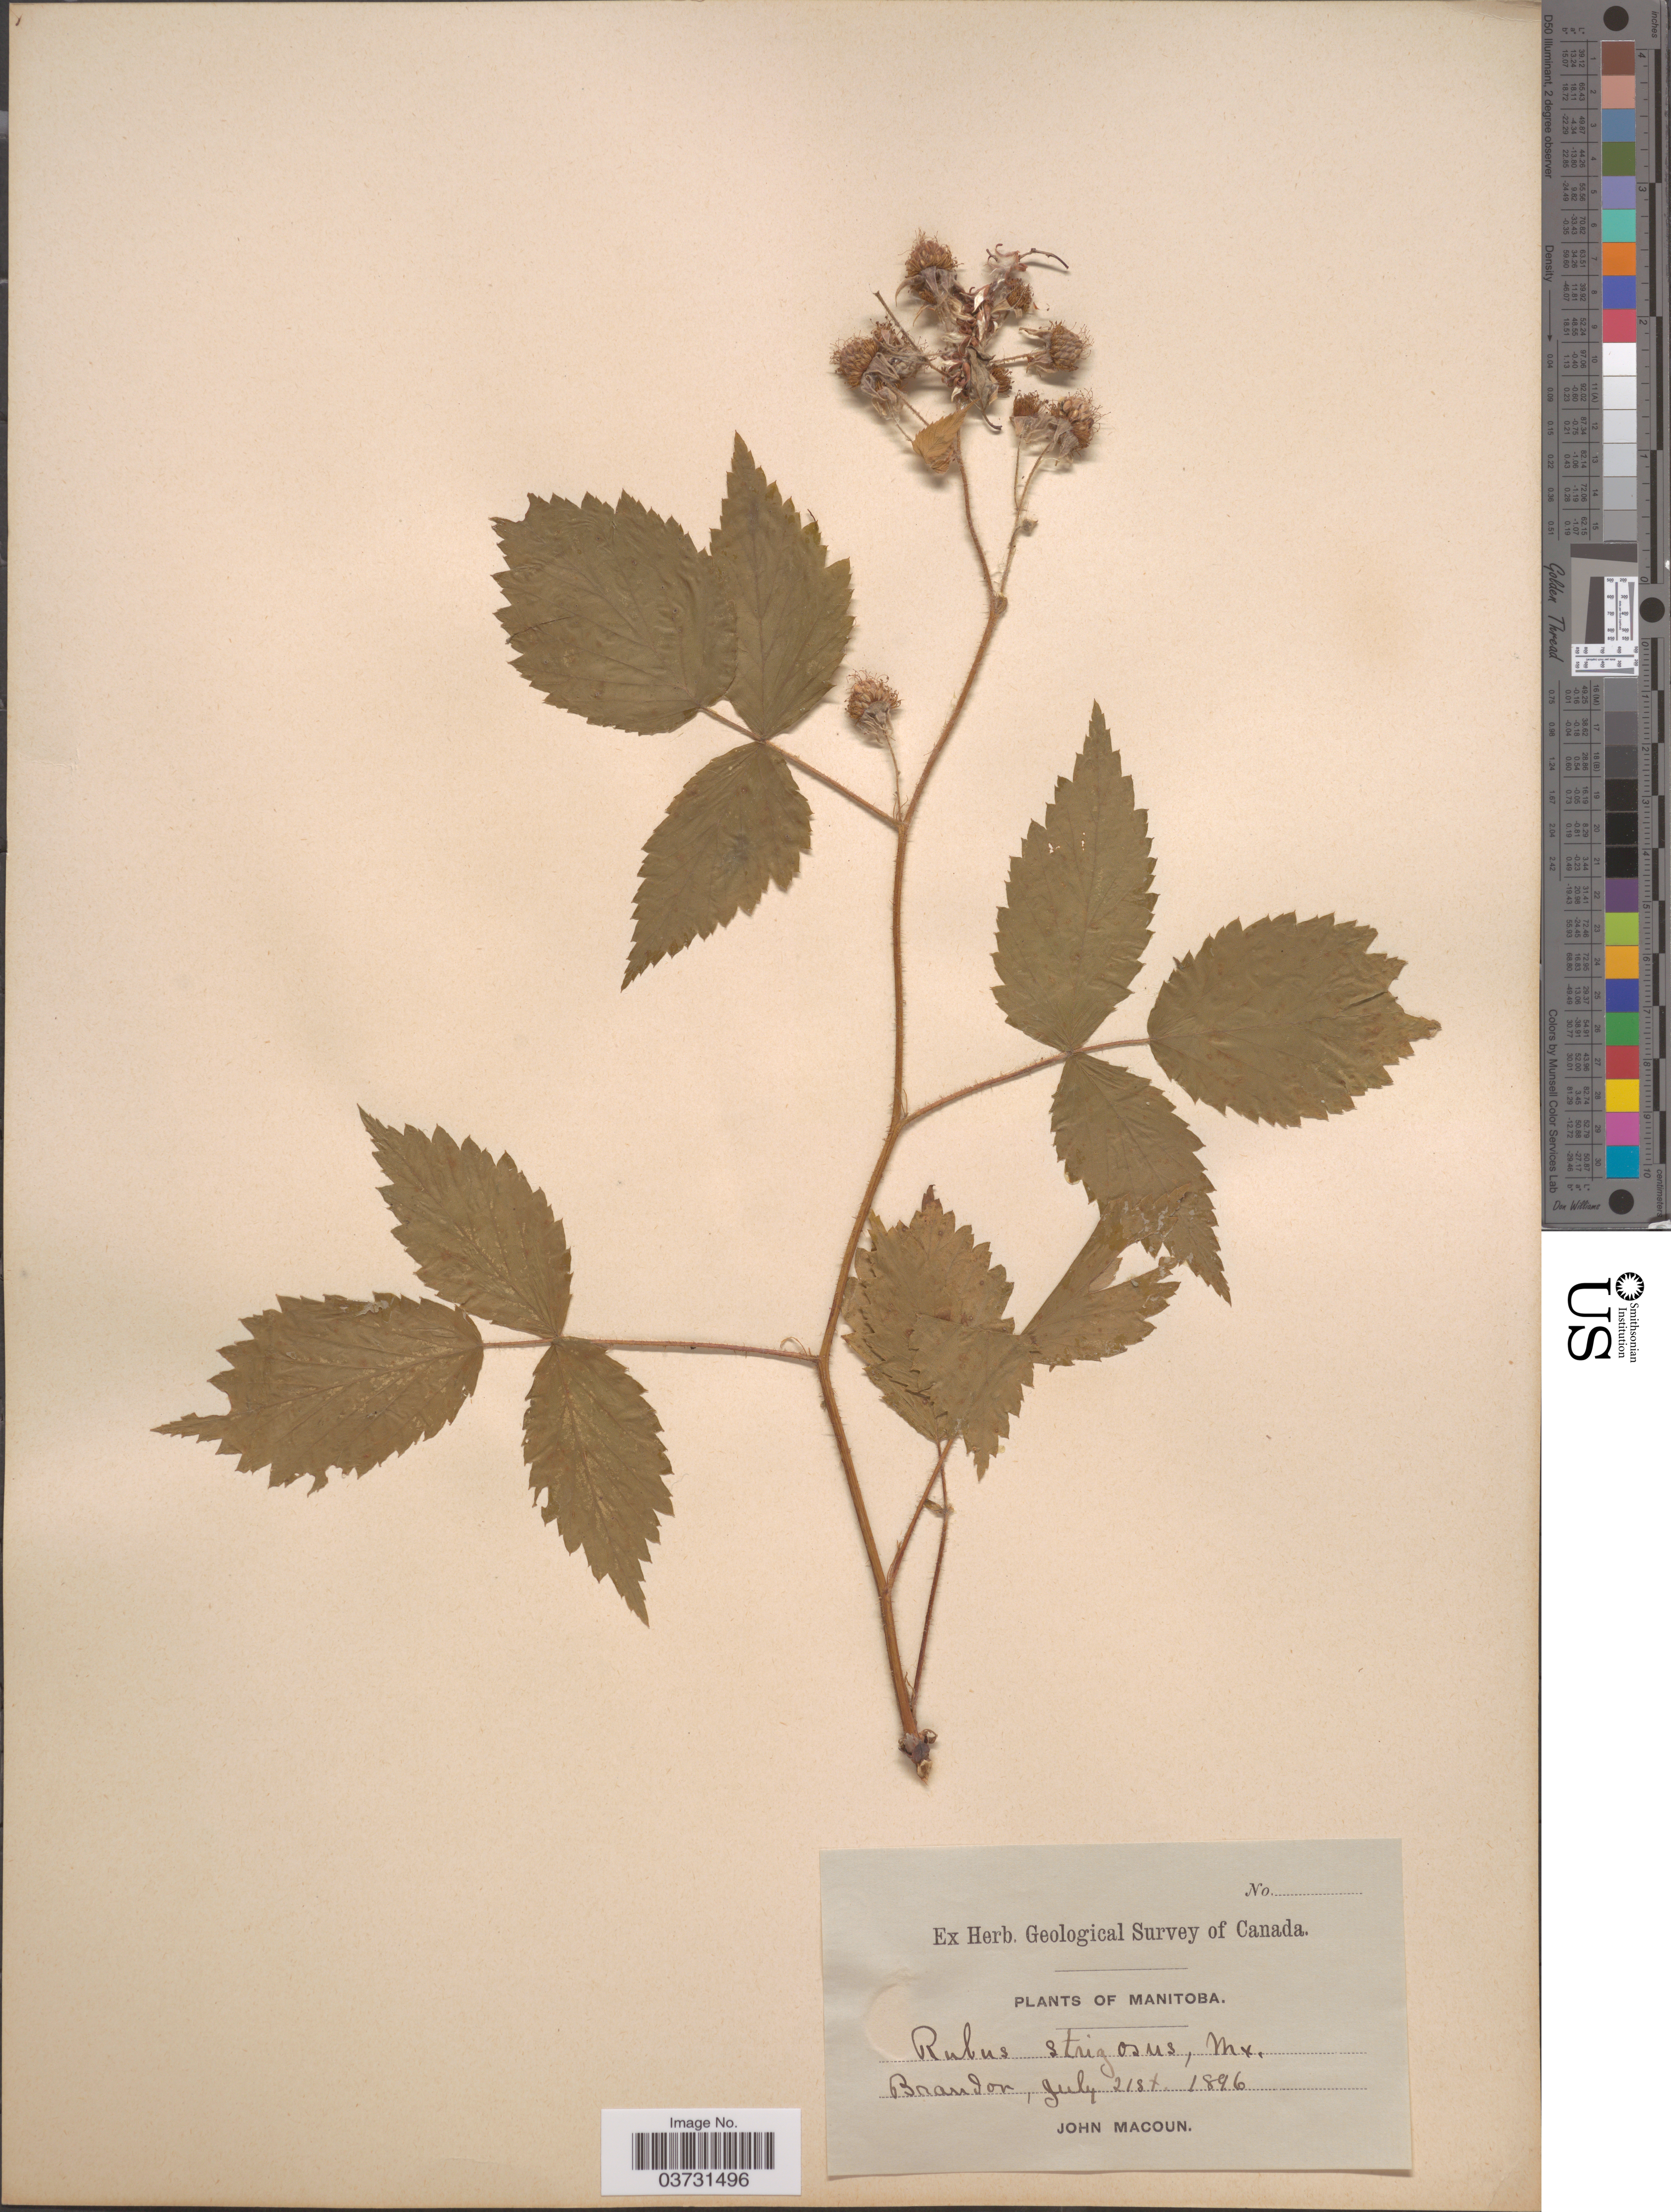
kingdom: Plantae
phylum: Tracheophyta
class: Magnoliopsida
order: Rosales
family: Rosaceae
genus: Rubus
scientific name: Rubus strigosus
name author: Michx.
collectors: J. Macoun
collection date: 1896-07-21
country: Canada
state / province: Manitoba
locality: Brandon.